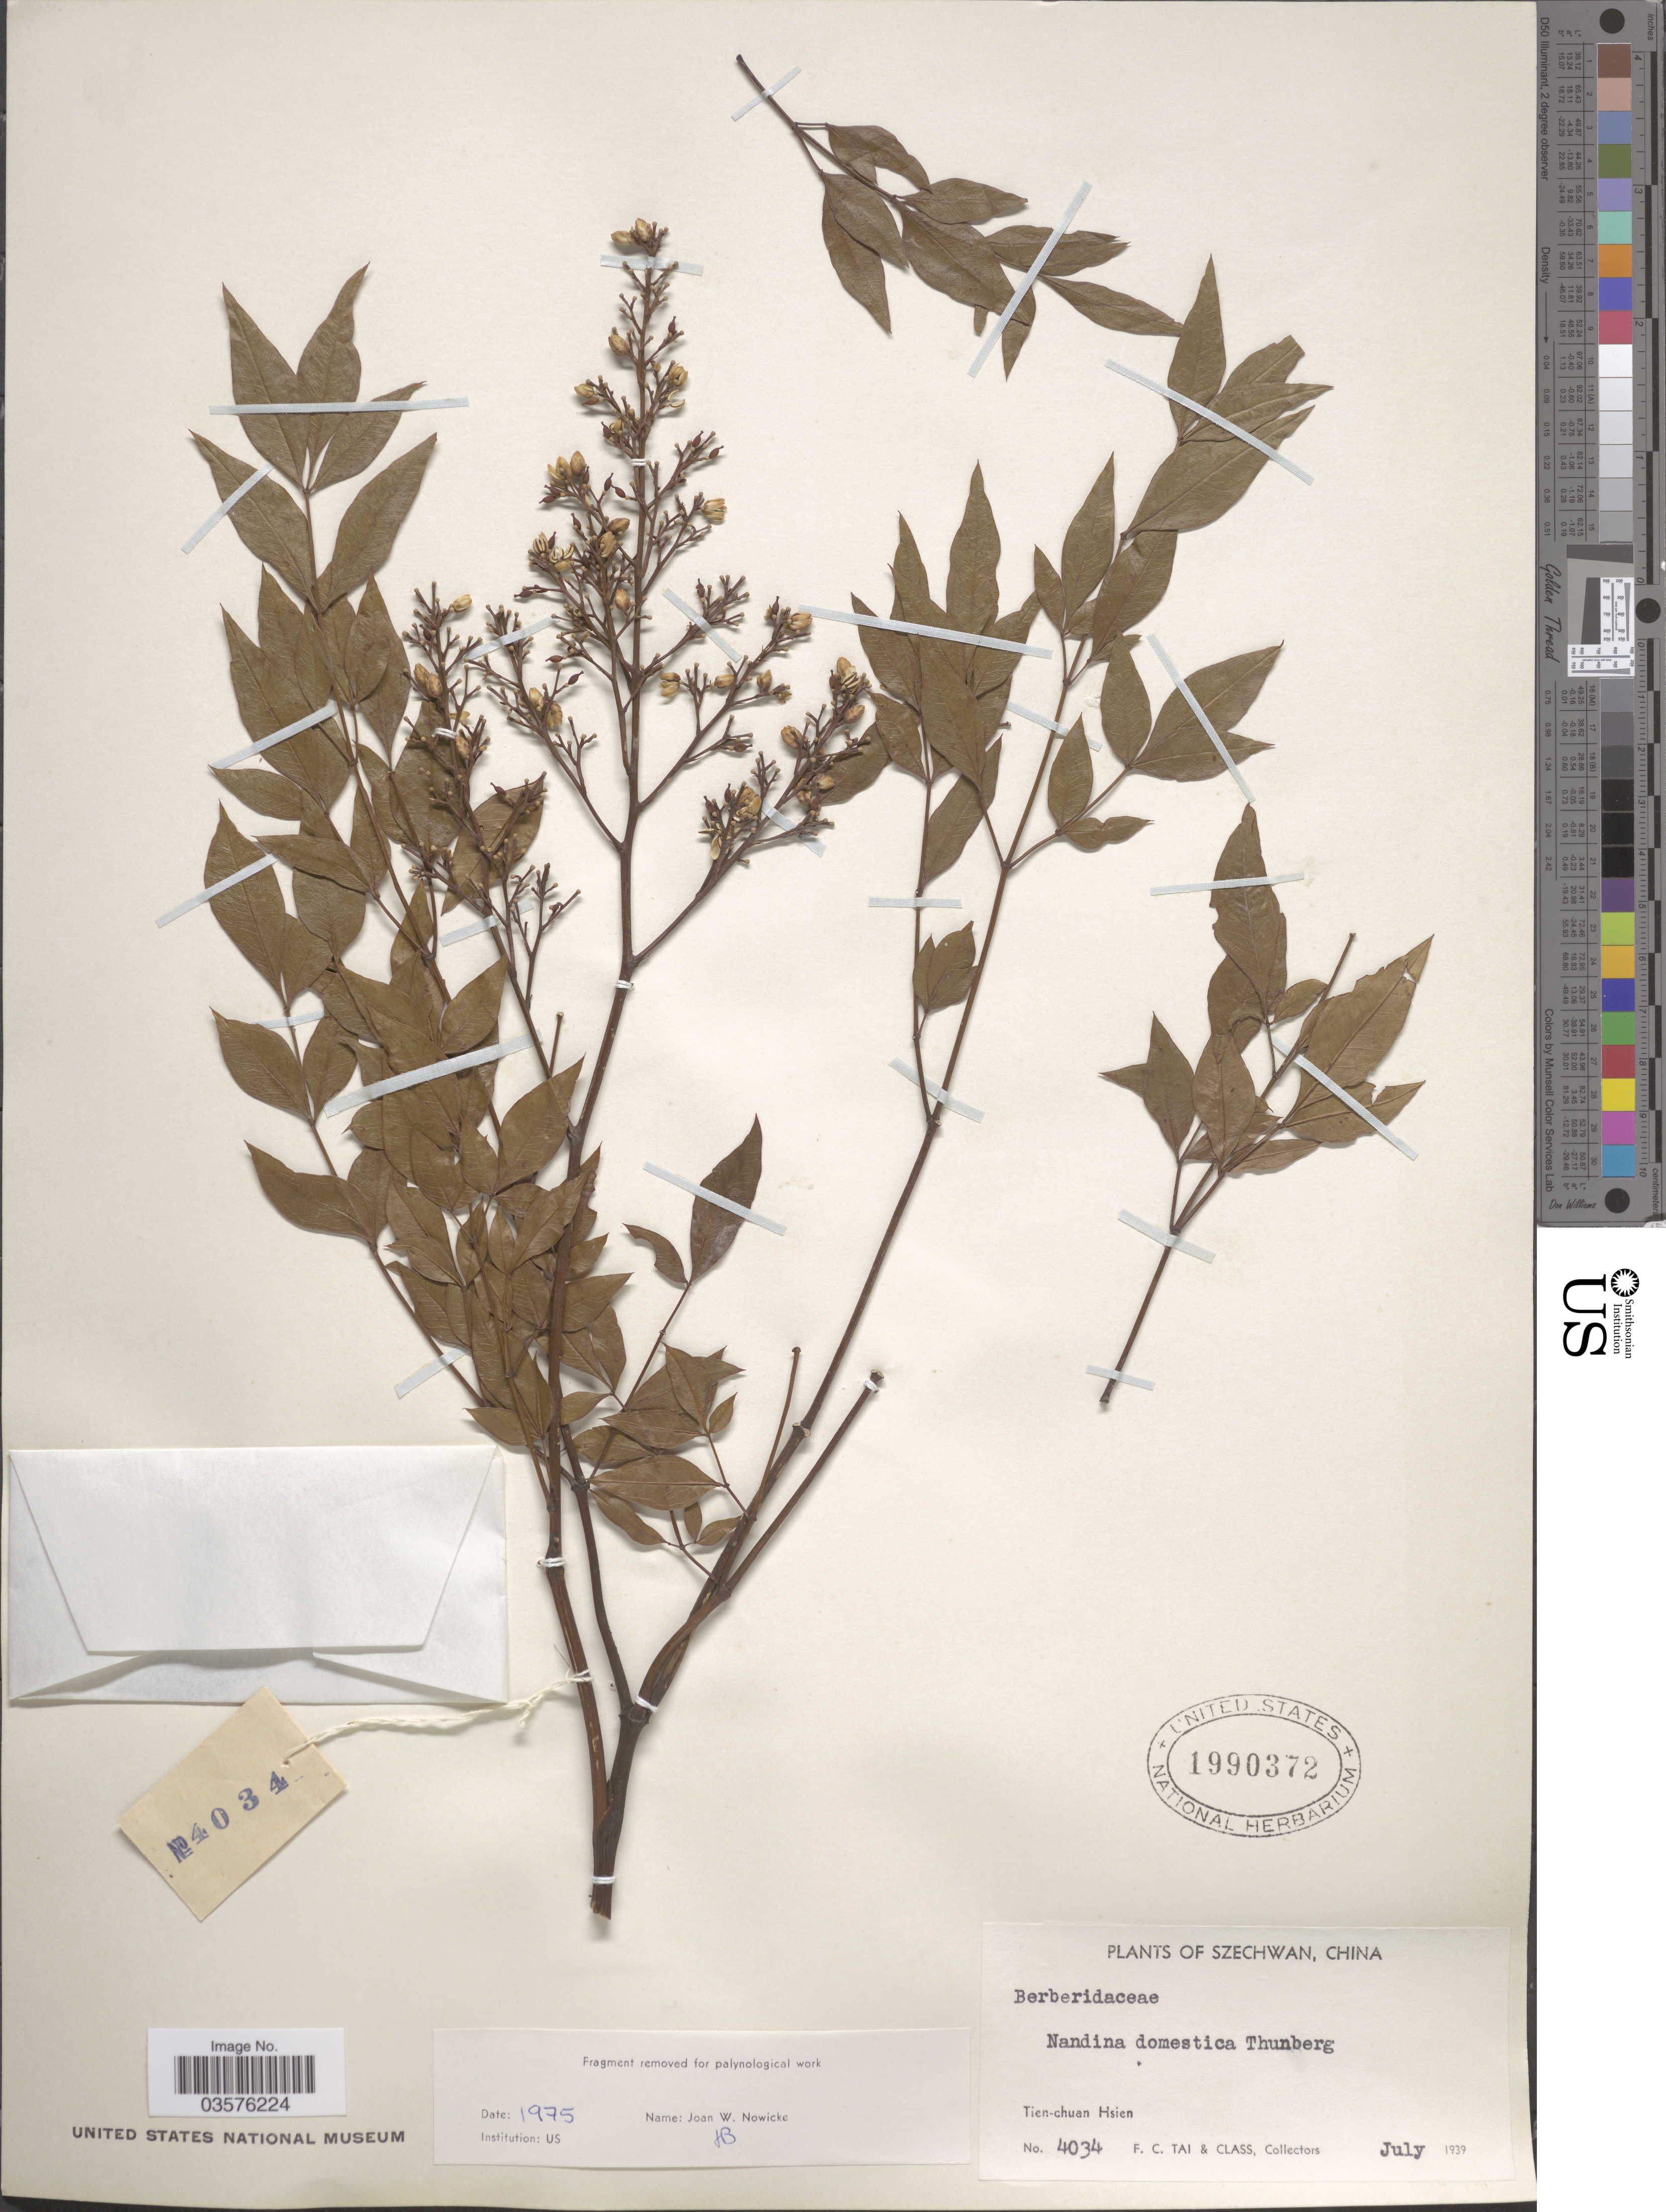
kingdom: Plantae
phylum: Tracheophyta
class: Magnoliopsida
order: Ranunculales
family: Berberidaceae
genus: Nandina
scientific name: Nandina domestica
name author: Thunb.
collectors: F. Tai & Class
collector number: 4034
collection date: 1939-07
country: China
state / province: Sichuan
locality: Szechwan. Tien-chuan Hsien.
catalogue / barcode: US 1990372